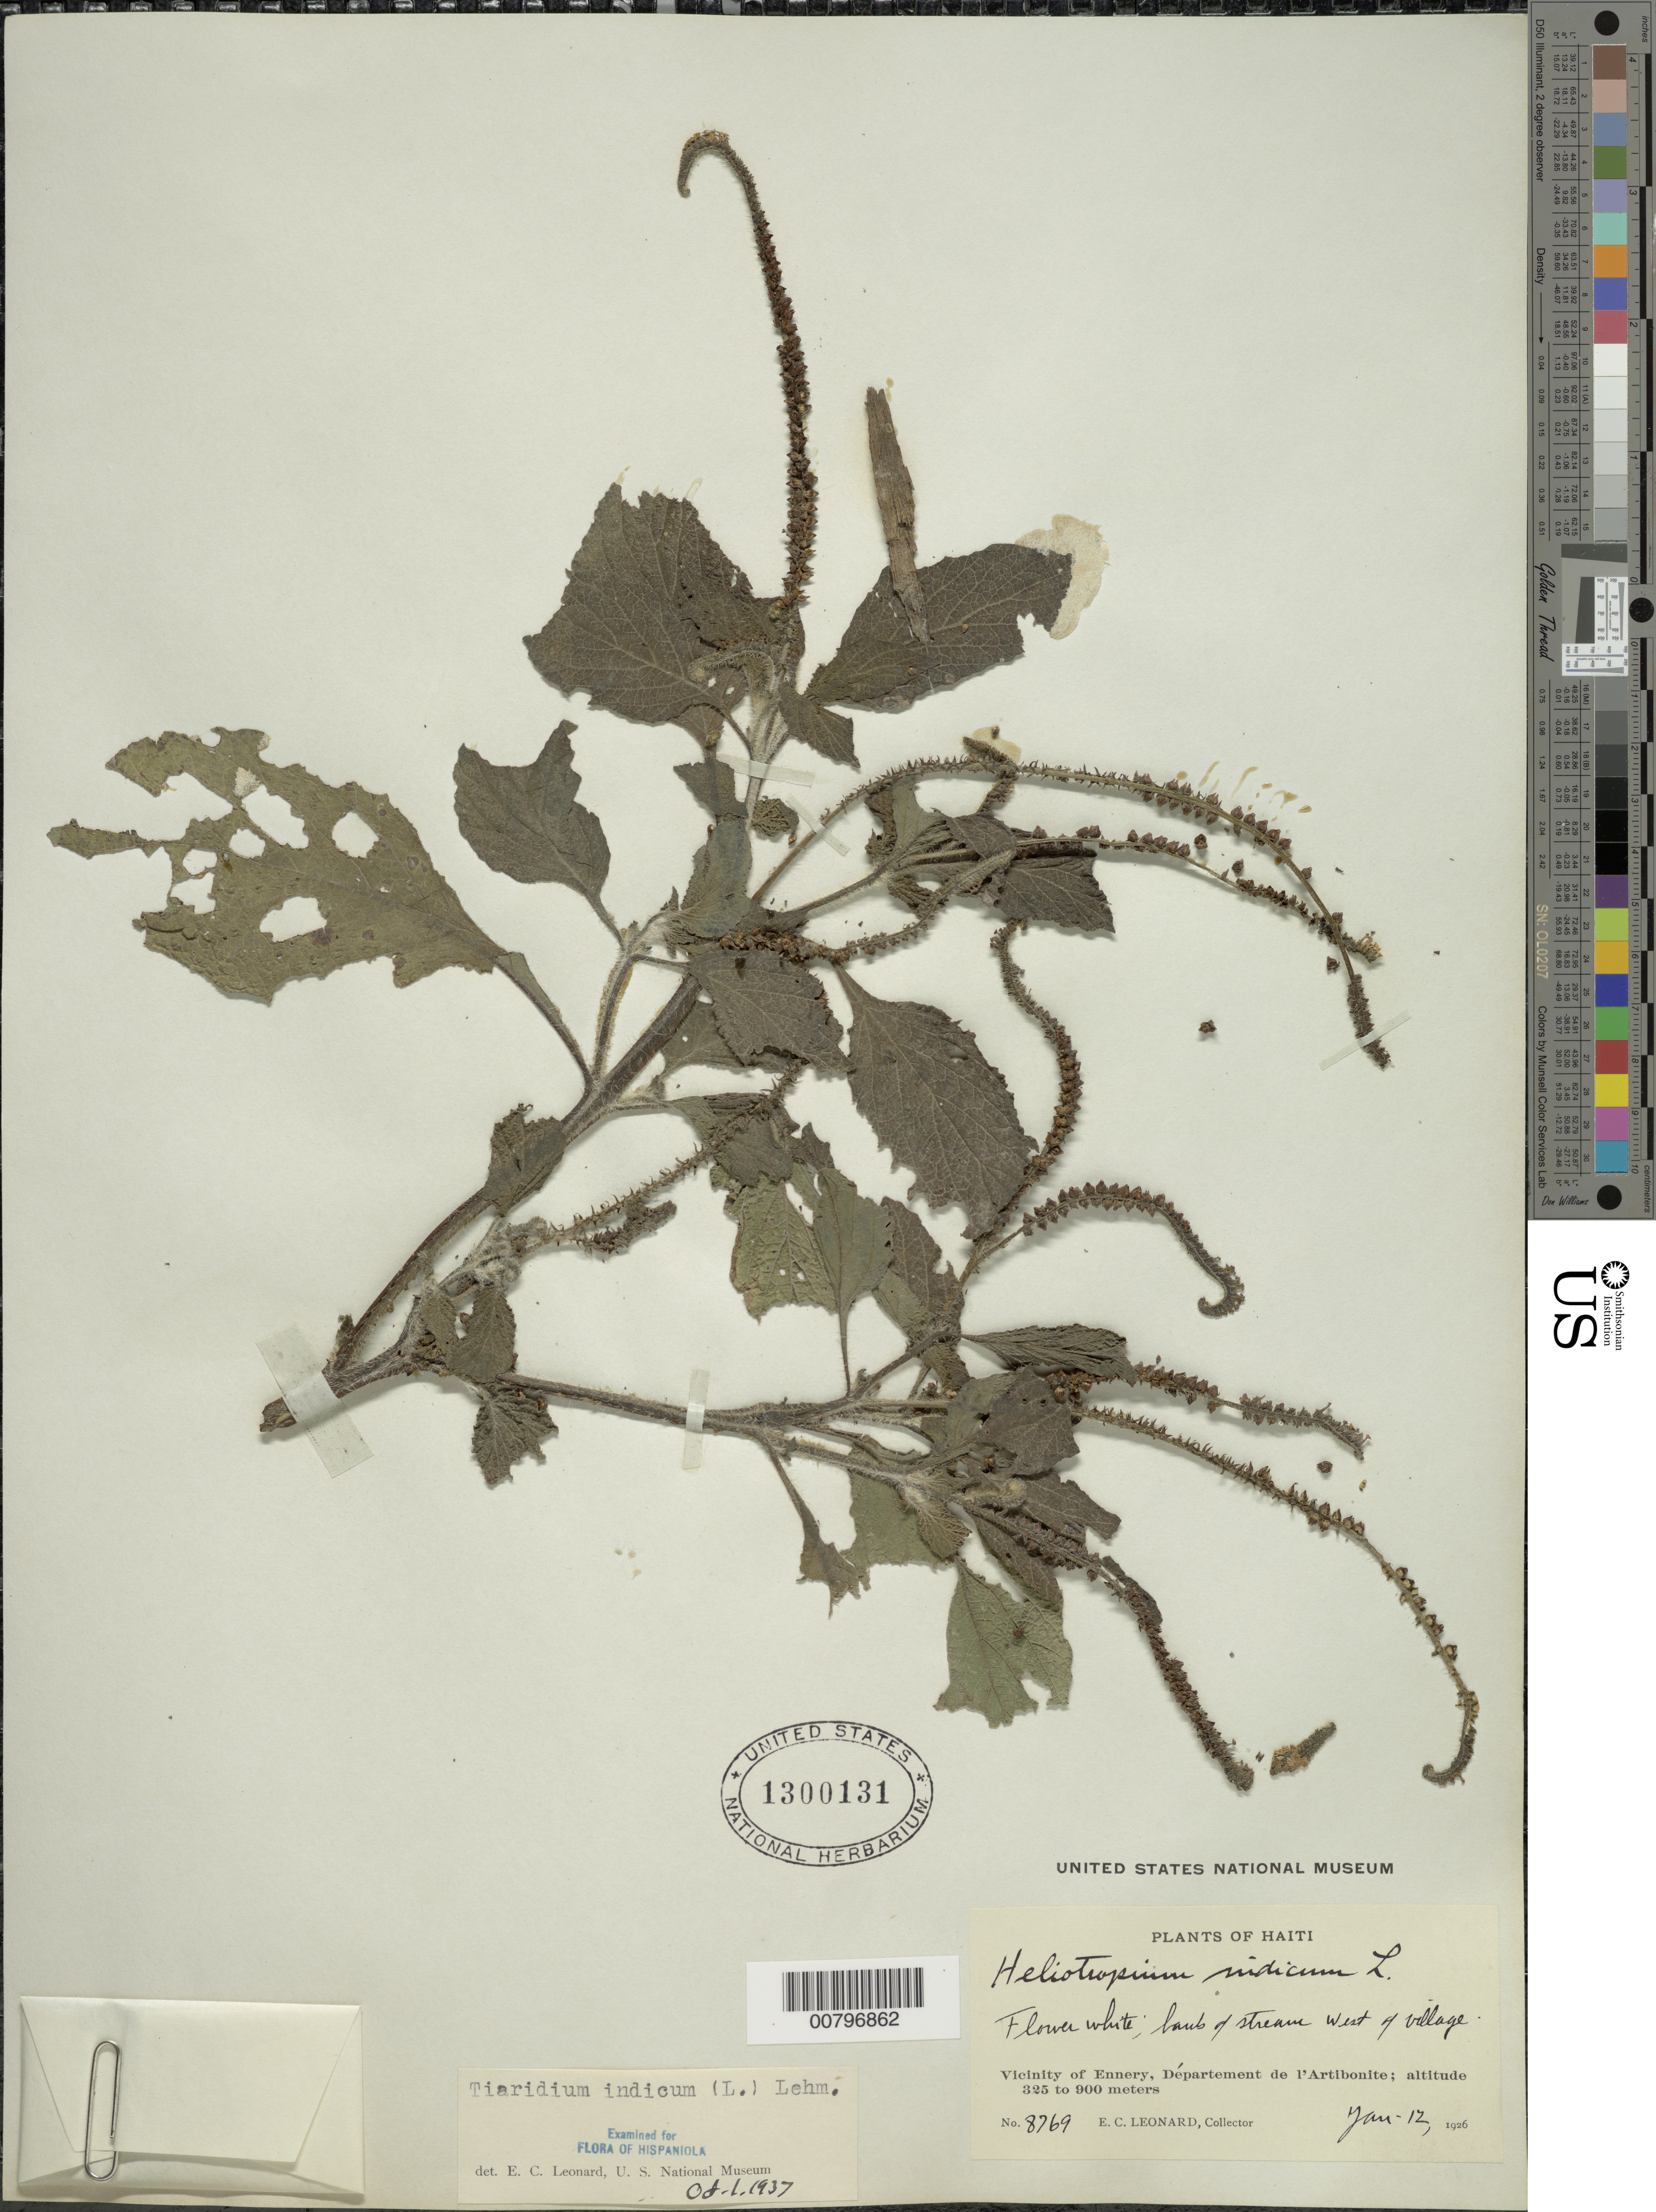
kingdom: Plantae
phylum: Tracheophyta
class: Magnoliopsida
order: Boraginales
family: Heliotropiaceae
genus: Heliotropium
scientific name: Heliotropium indicum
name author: L.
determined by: Leonard, Emery C., (US)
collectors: E. C. Leonard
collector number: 8769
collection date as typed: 12 Jan 1926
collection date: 1926-01-12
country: Haiti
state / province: Artibonite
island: Hispaniola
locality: Vicinity of Ennery, west of village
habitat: Stream bank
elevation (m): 325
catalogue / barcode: US 1300131